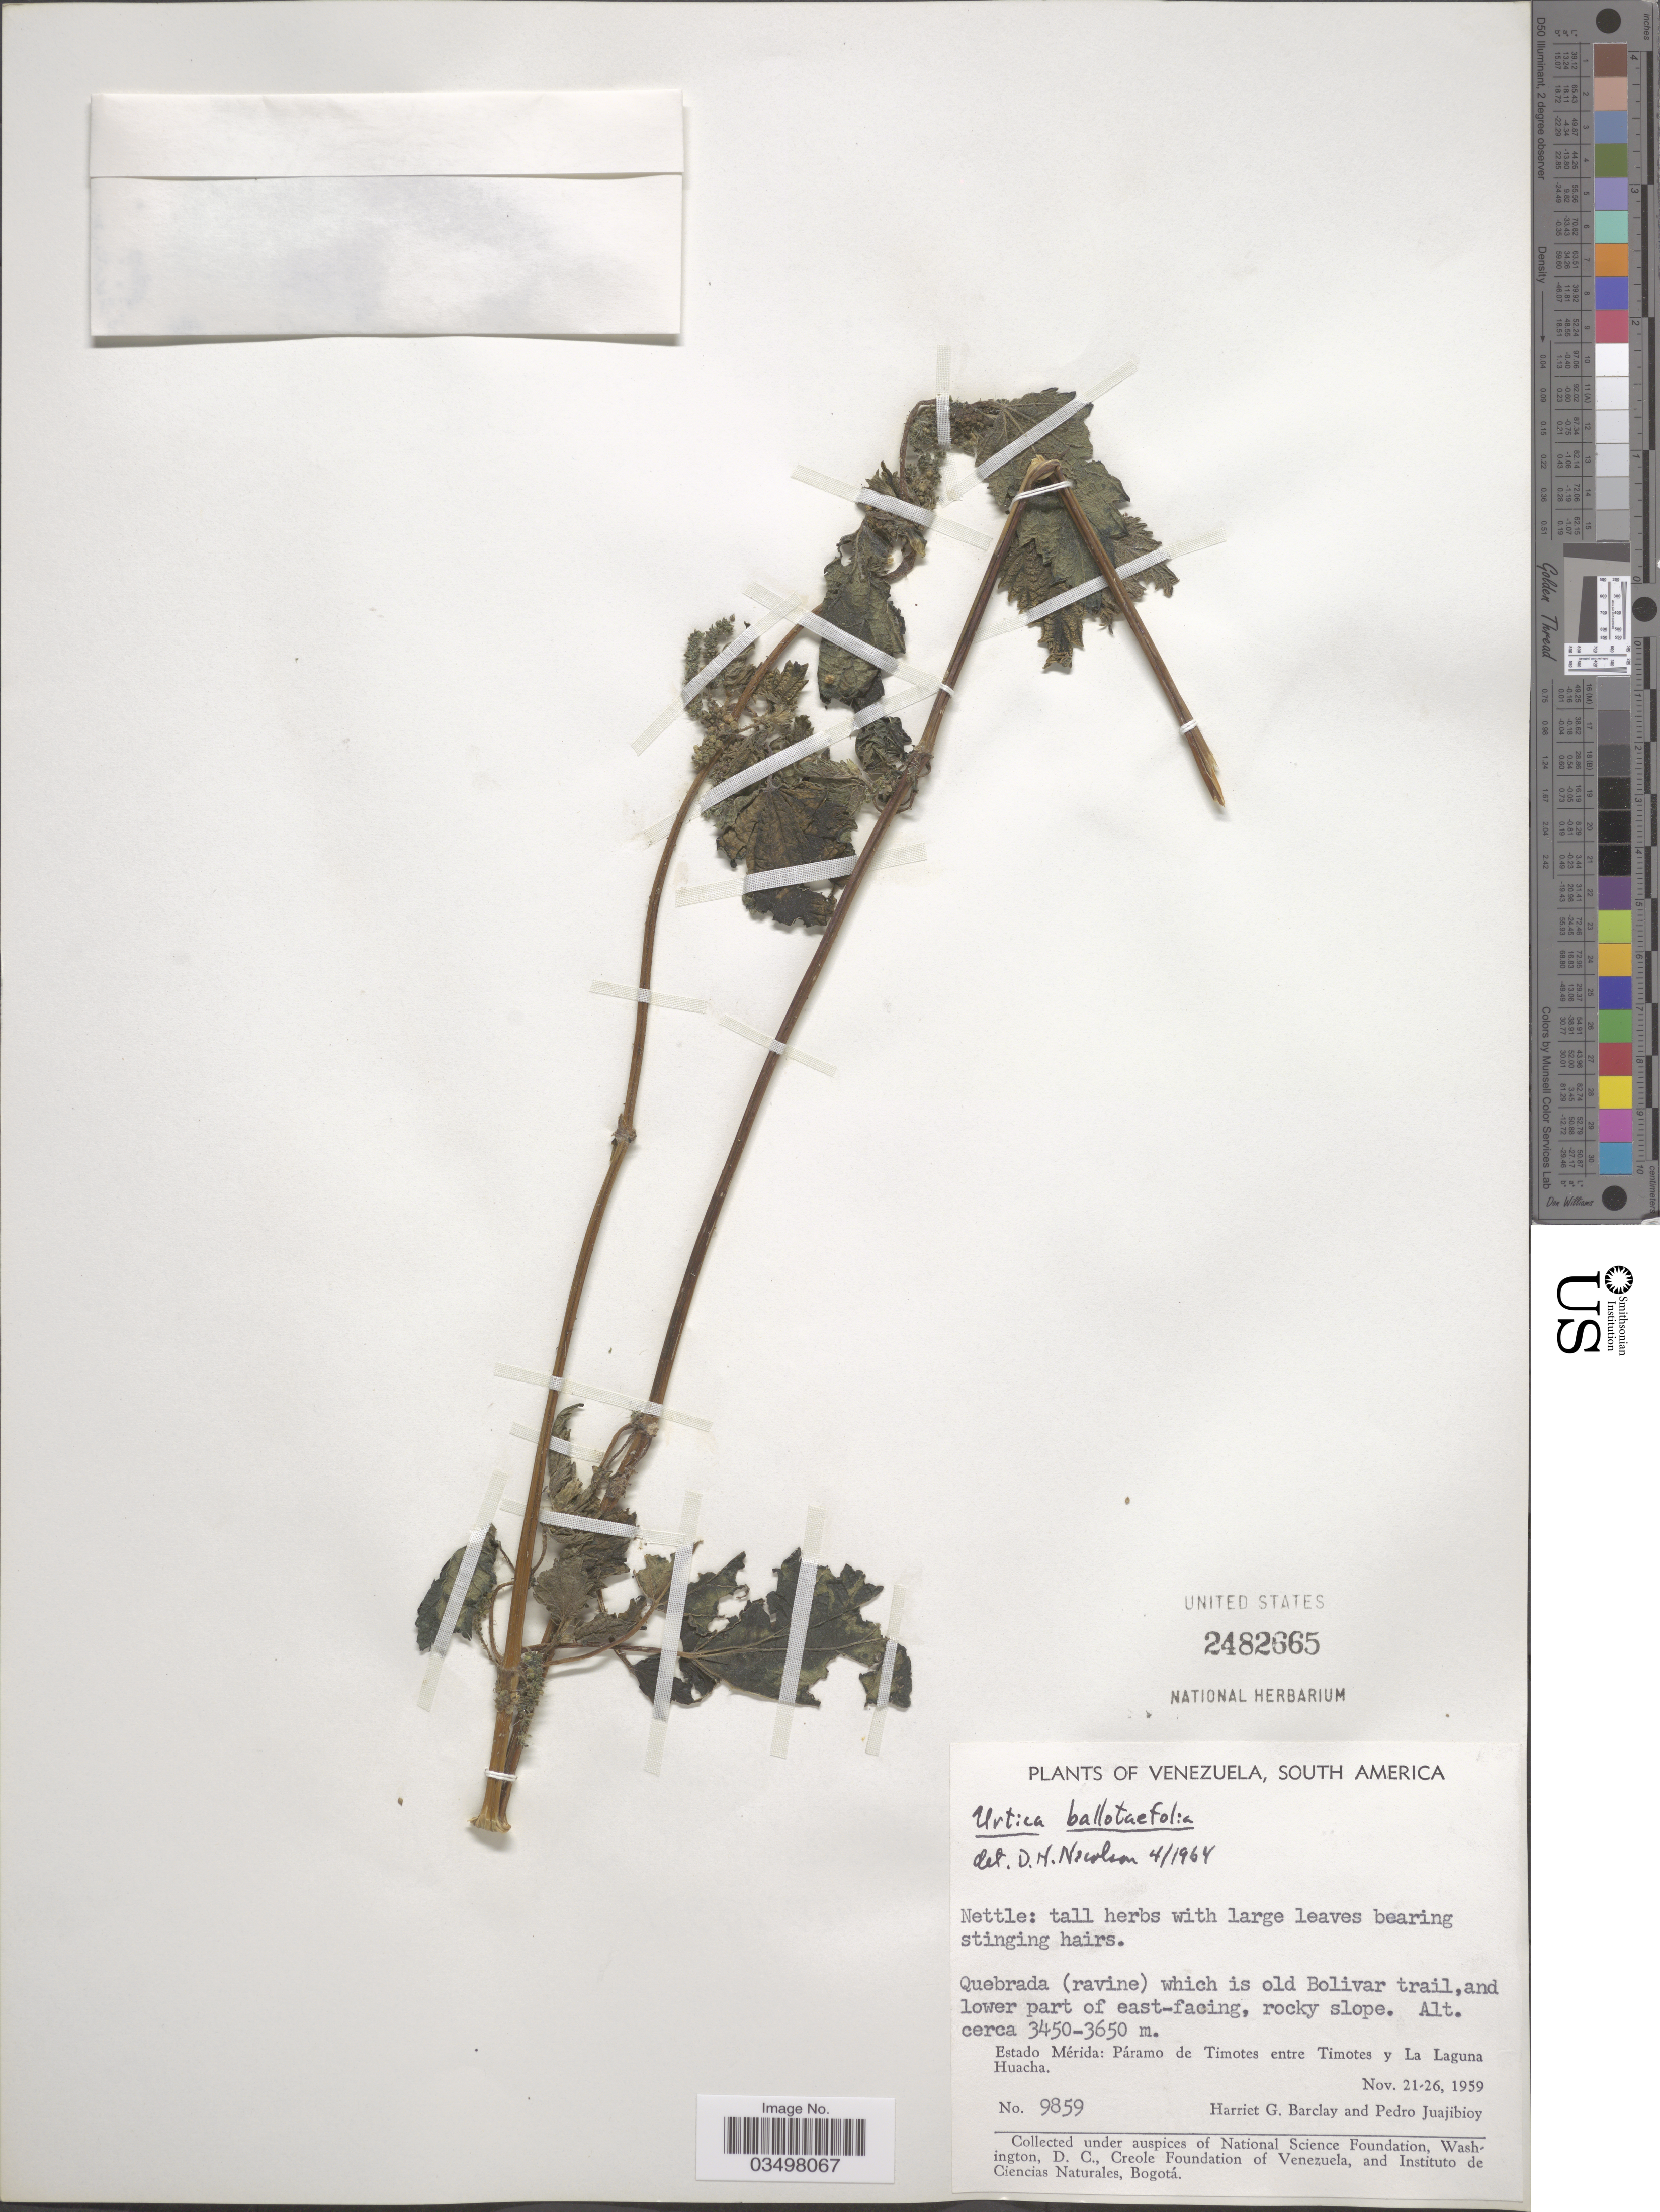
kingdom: Plantae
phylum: Tracheophyta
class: Magnoliopsida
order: Rosales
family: Urticaceae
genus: Urtica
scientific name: Urtica ballotifolia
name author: Wedd.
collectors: H. G. Barclay & P. Juajibioy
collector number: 9859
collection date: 1959-11-21/1959-11-26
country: Venezuela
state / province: Merida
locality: Quebrada (ravine) which is old Bolivar trail, and lower part of east-facing, rocky slope. Estado Mérida: Páramo de Timotes entre Timotes y La Laguna Huacha.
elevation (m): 3450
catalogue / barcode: US 2482665